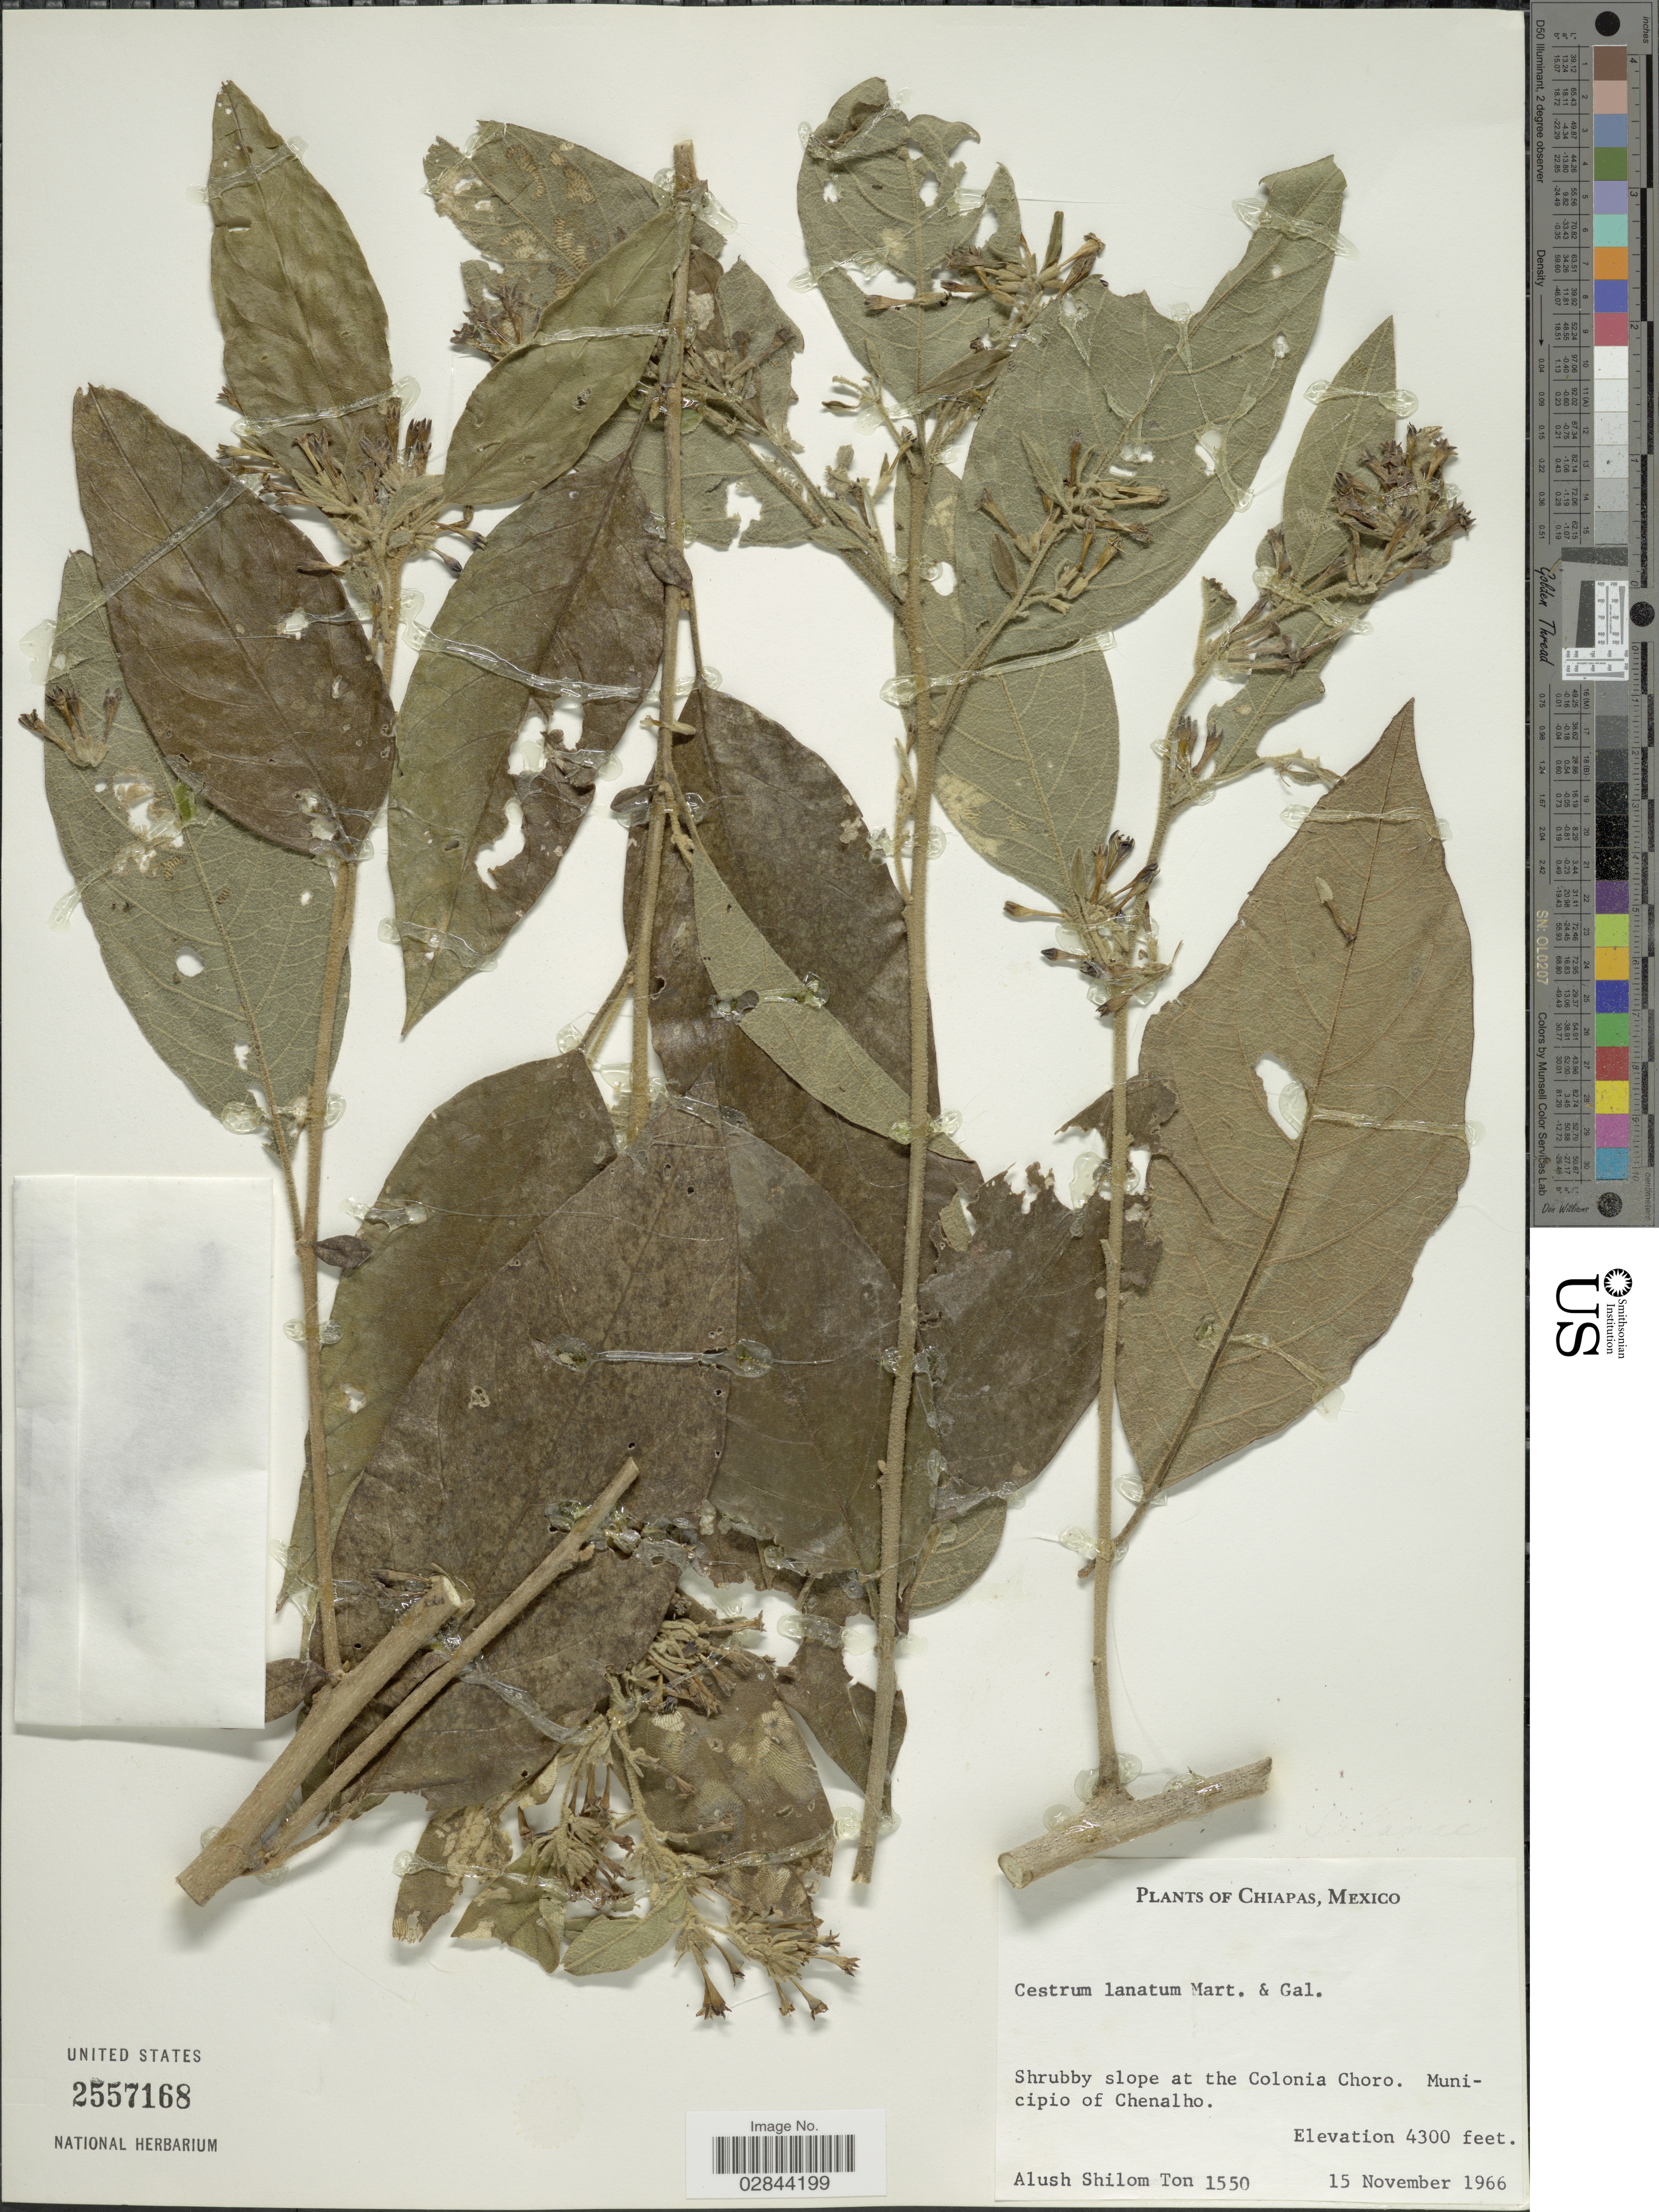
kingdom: Plantae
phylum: Tracheophyta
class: Magnoliopsida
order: Solanales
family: Solanaceae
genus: Cestrum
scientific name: Cestrum tomentosum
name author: L. f.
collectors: A. M. Ton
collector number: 1550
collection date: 1966-11-15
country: Mexico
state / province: Chiapas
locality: Chiapas, Mexico, Shrubby slope at the Colonia Choro, Municipio of Chenalho.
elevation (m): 1311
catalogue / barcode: US 2557168